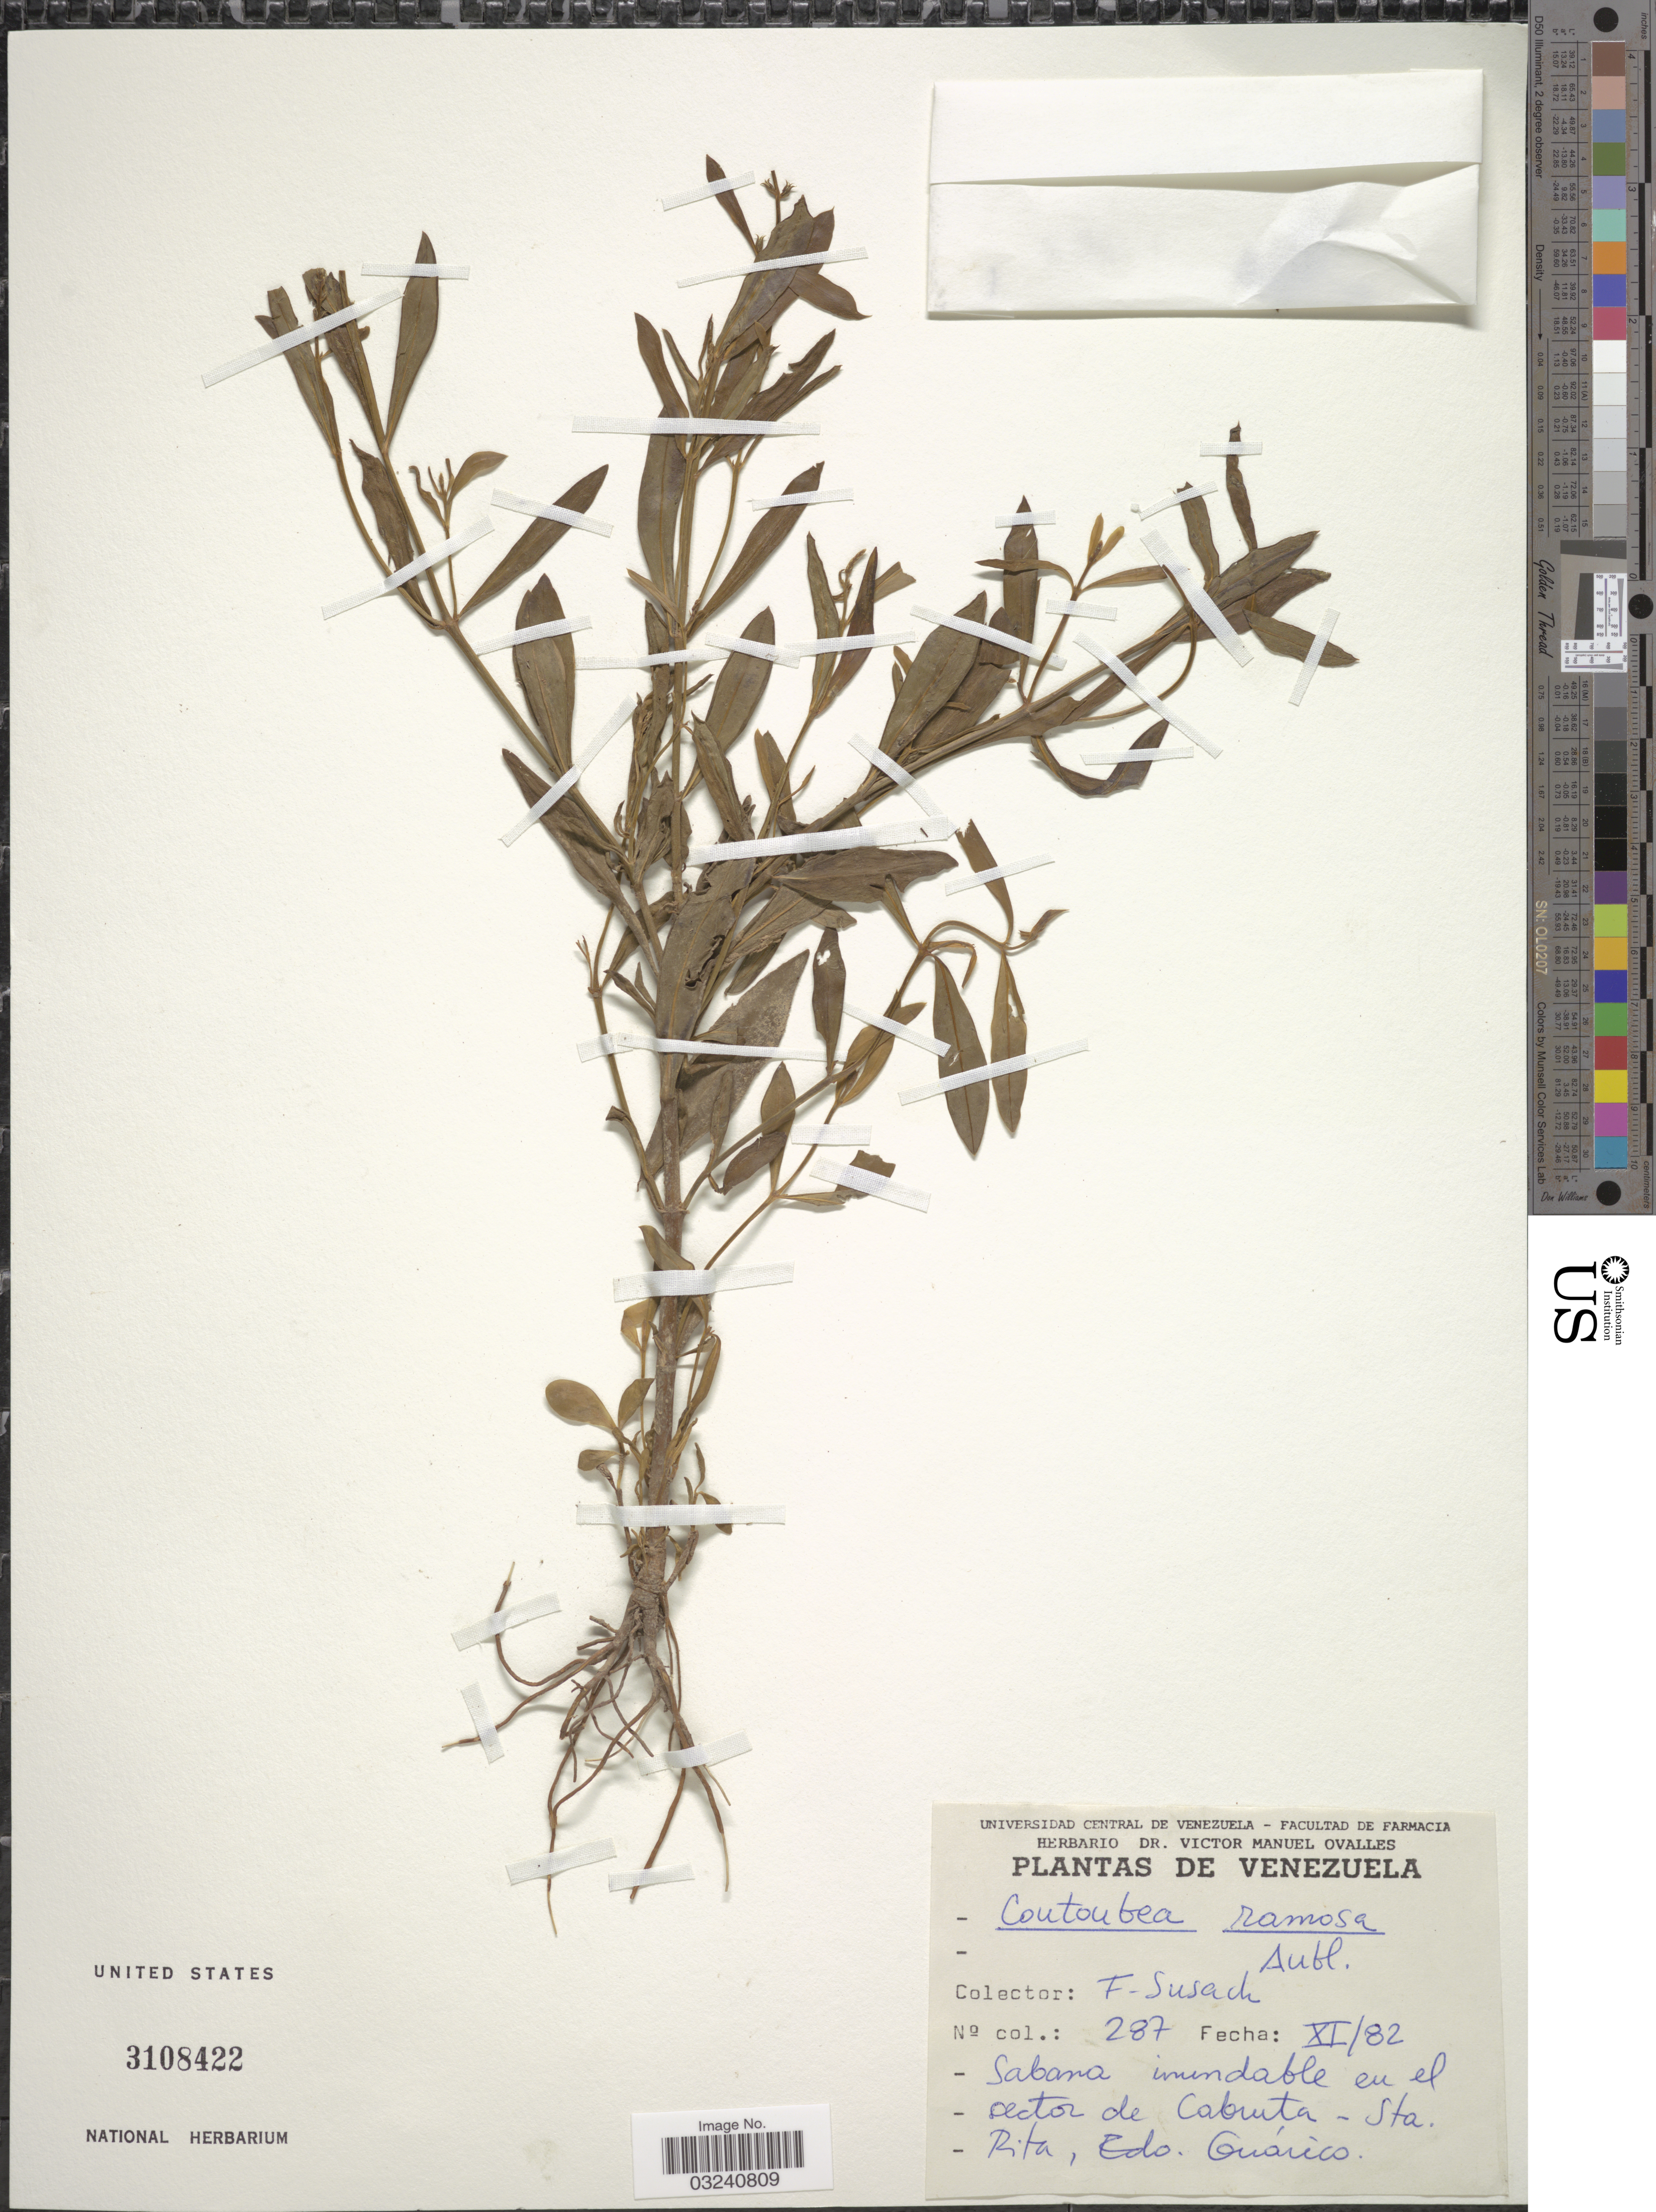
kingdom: Plantae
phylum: Tracheophyta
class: Magnoliopsida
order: Gentianales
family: Gentianaceae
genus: Coutoubea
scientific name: Coutoubea ramosa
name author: Aubl.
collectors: F. Susach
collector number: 287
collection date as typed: Transcribed d/m/y: /11/82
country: Venezuela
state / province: Guárico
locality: En el sector de Cabruta-Sta. Rita.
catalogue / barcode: US 3108422